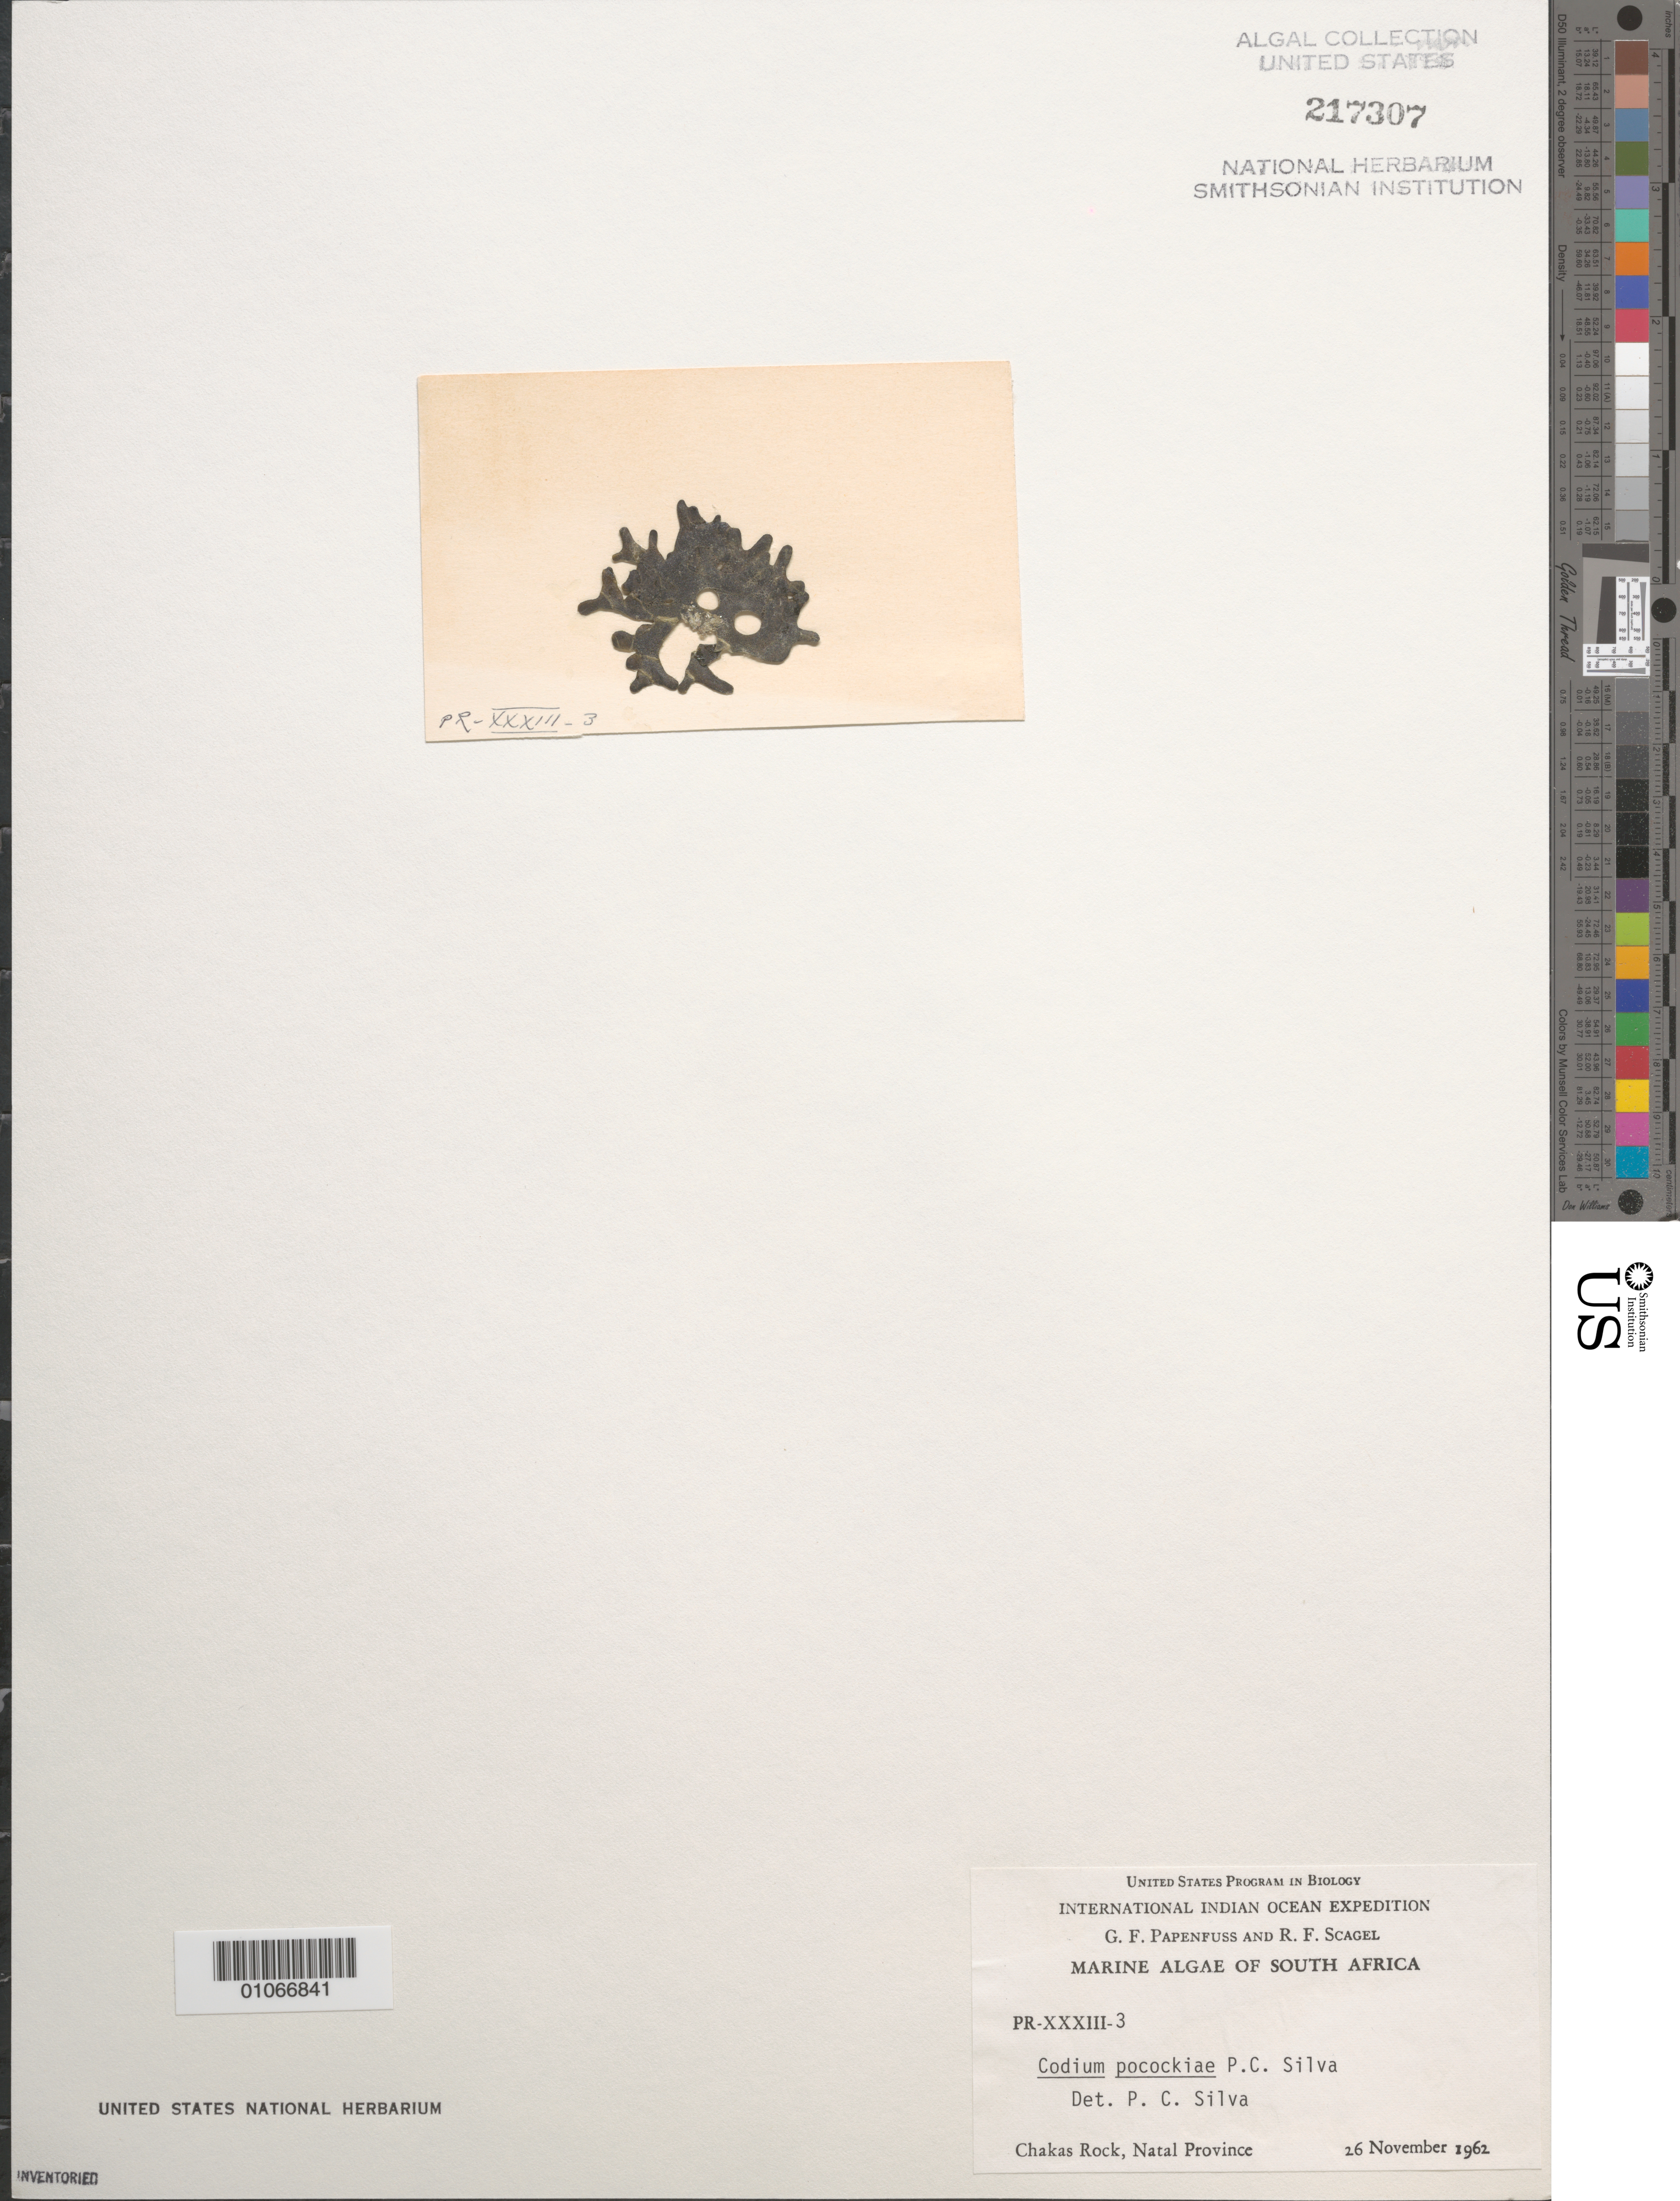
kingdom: Plantae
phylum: Chlorophyta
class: Ulvophyceae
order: Bryopsidales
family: Codiaceae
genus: Codium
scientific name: Codium pocockiae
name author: P.C. Silva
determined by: Silva, P. C.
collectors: G. Papenfuss & R. F. Scagel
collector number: PR-XXXIII-3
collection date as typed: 26 Nov 1962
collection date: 1962-11-26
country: South Africa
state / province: KwaZulu-Natal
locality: Chakas Rock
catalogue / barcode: US 217307